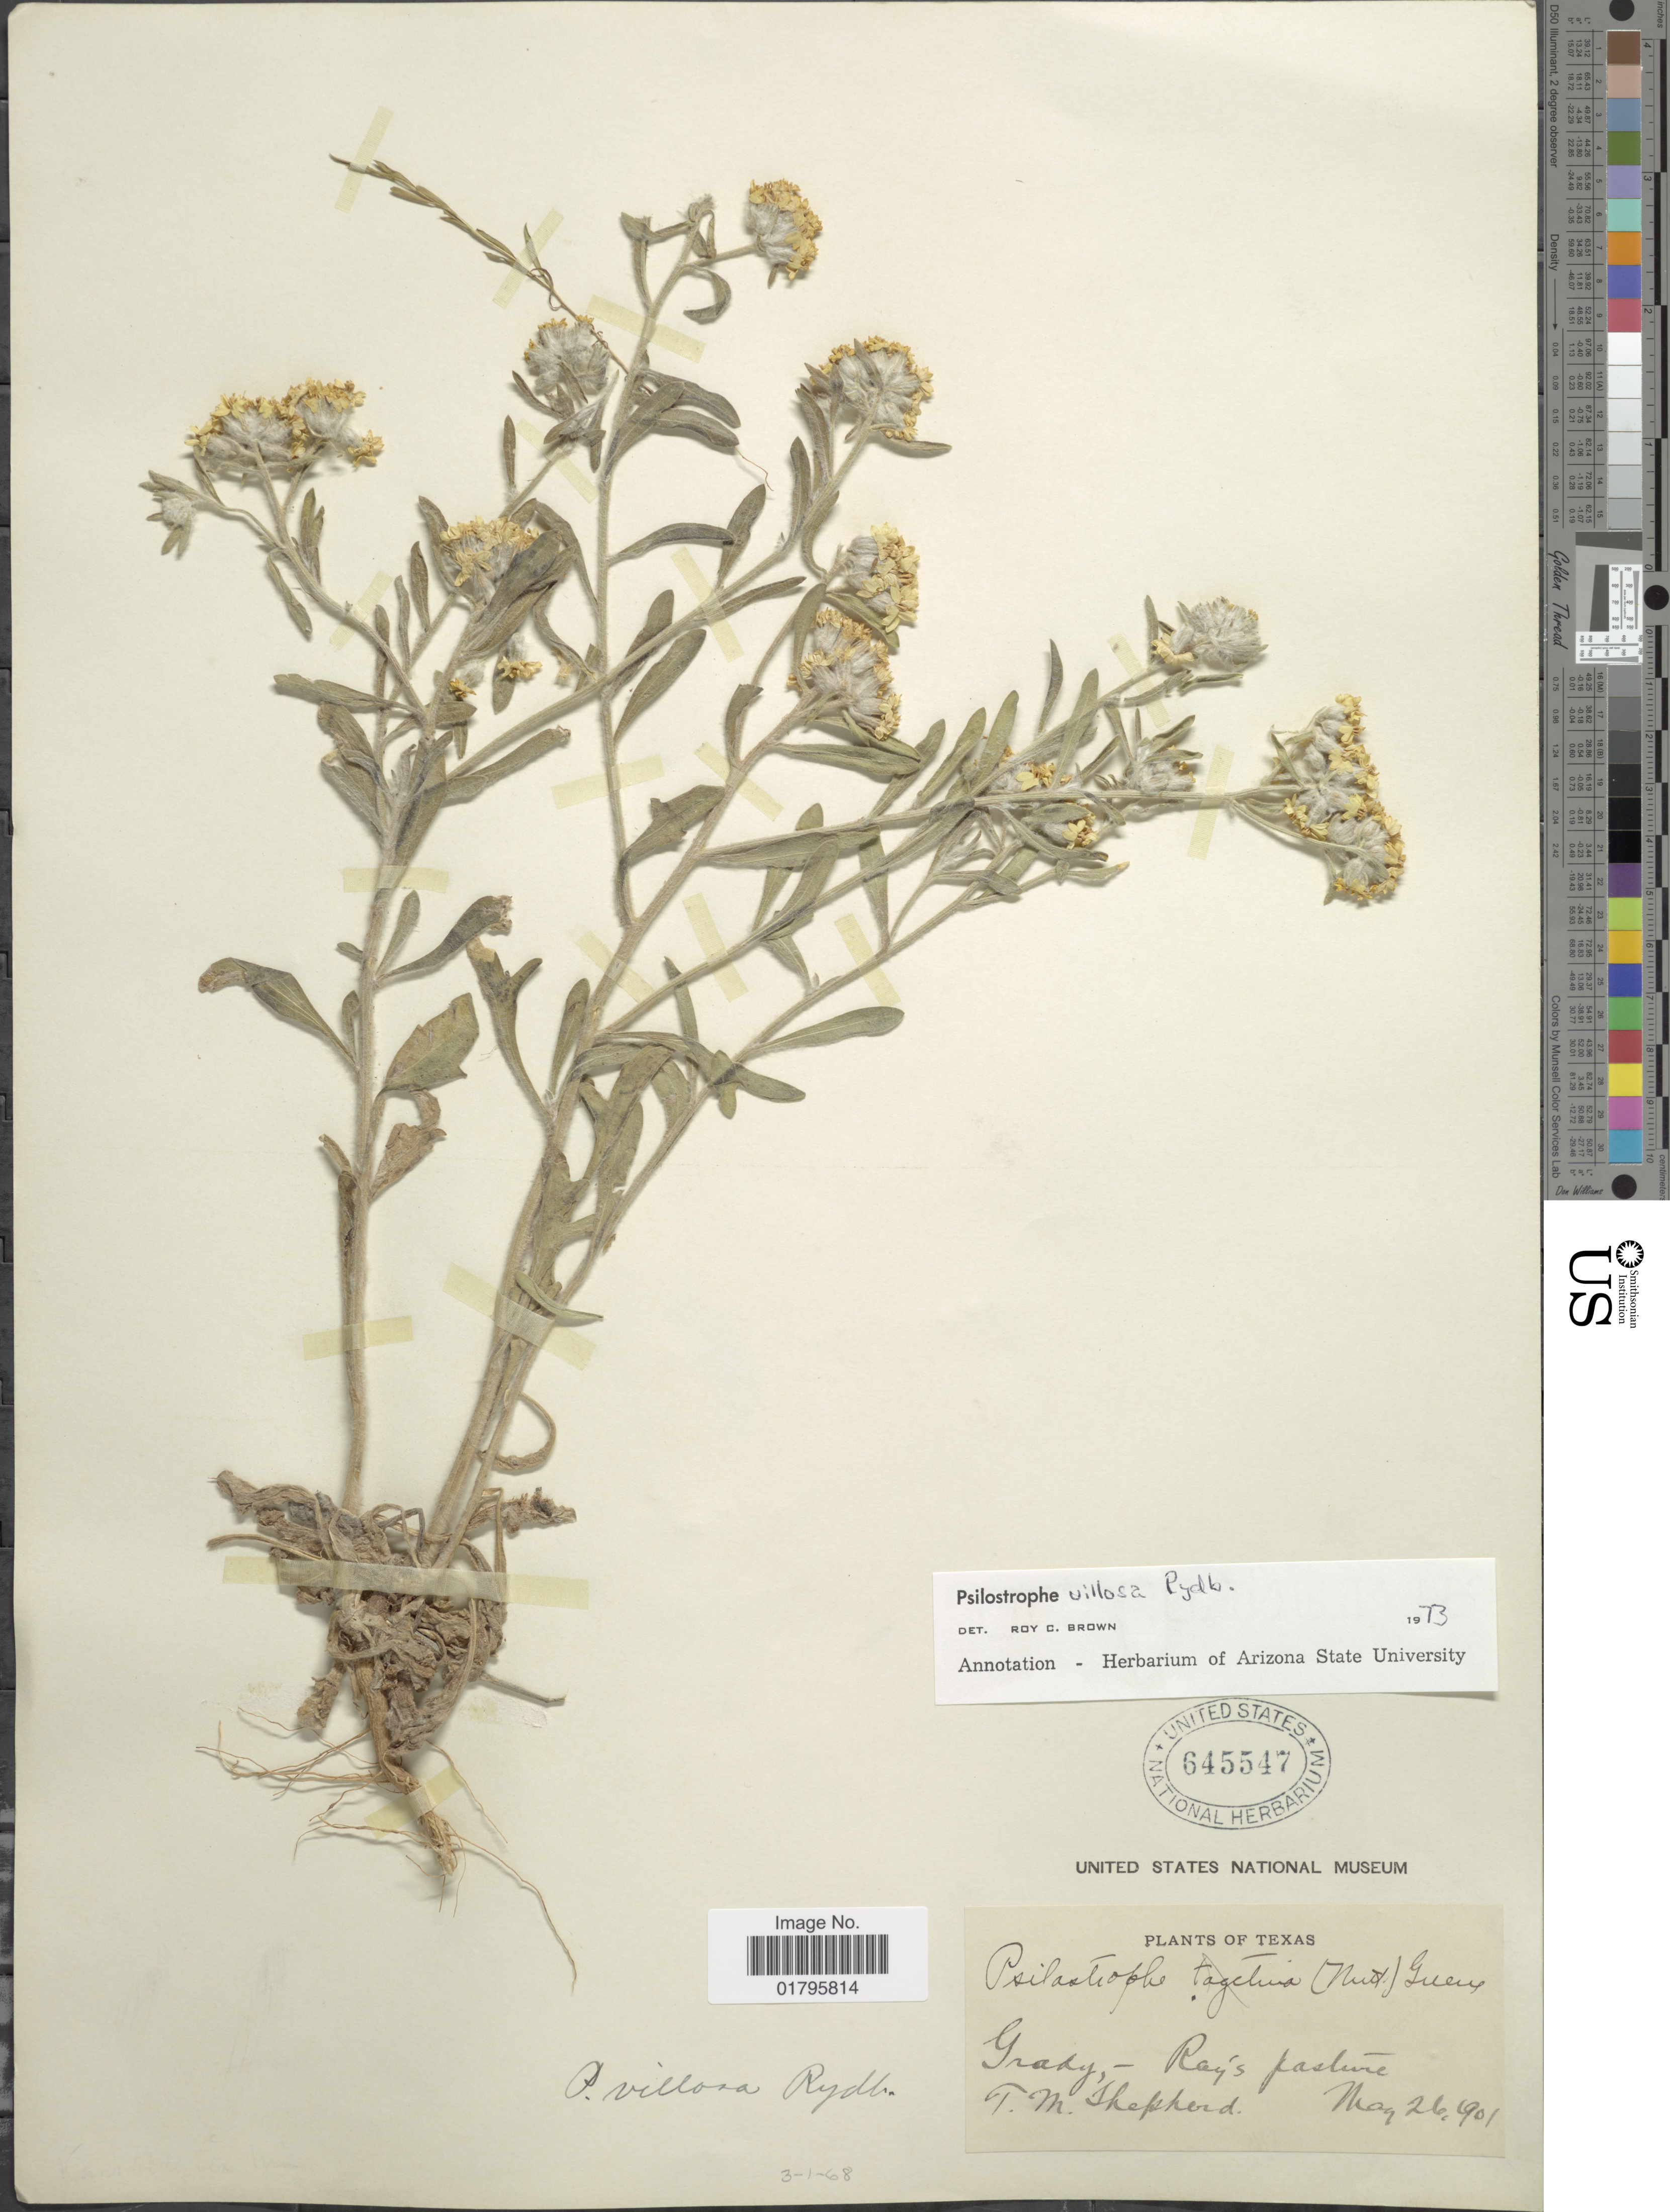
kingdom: Plantae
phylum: Tracheophyta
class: Magnoliopsida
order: Asterales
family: Asteraceae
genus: Psilostrophe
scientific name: Psilostrophe villosa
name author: Rydb. ex Britton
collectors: T. Shepherd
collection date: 1901-05-26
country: United States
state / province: Texas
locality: Grady-Ray pasture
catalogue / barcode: US 645547